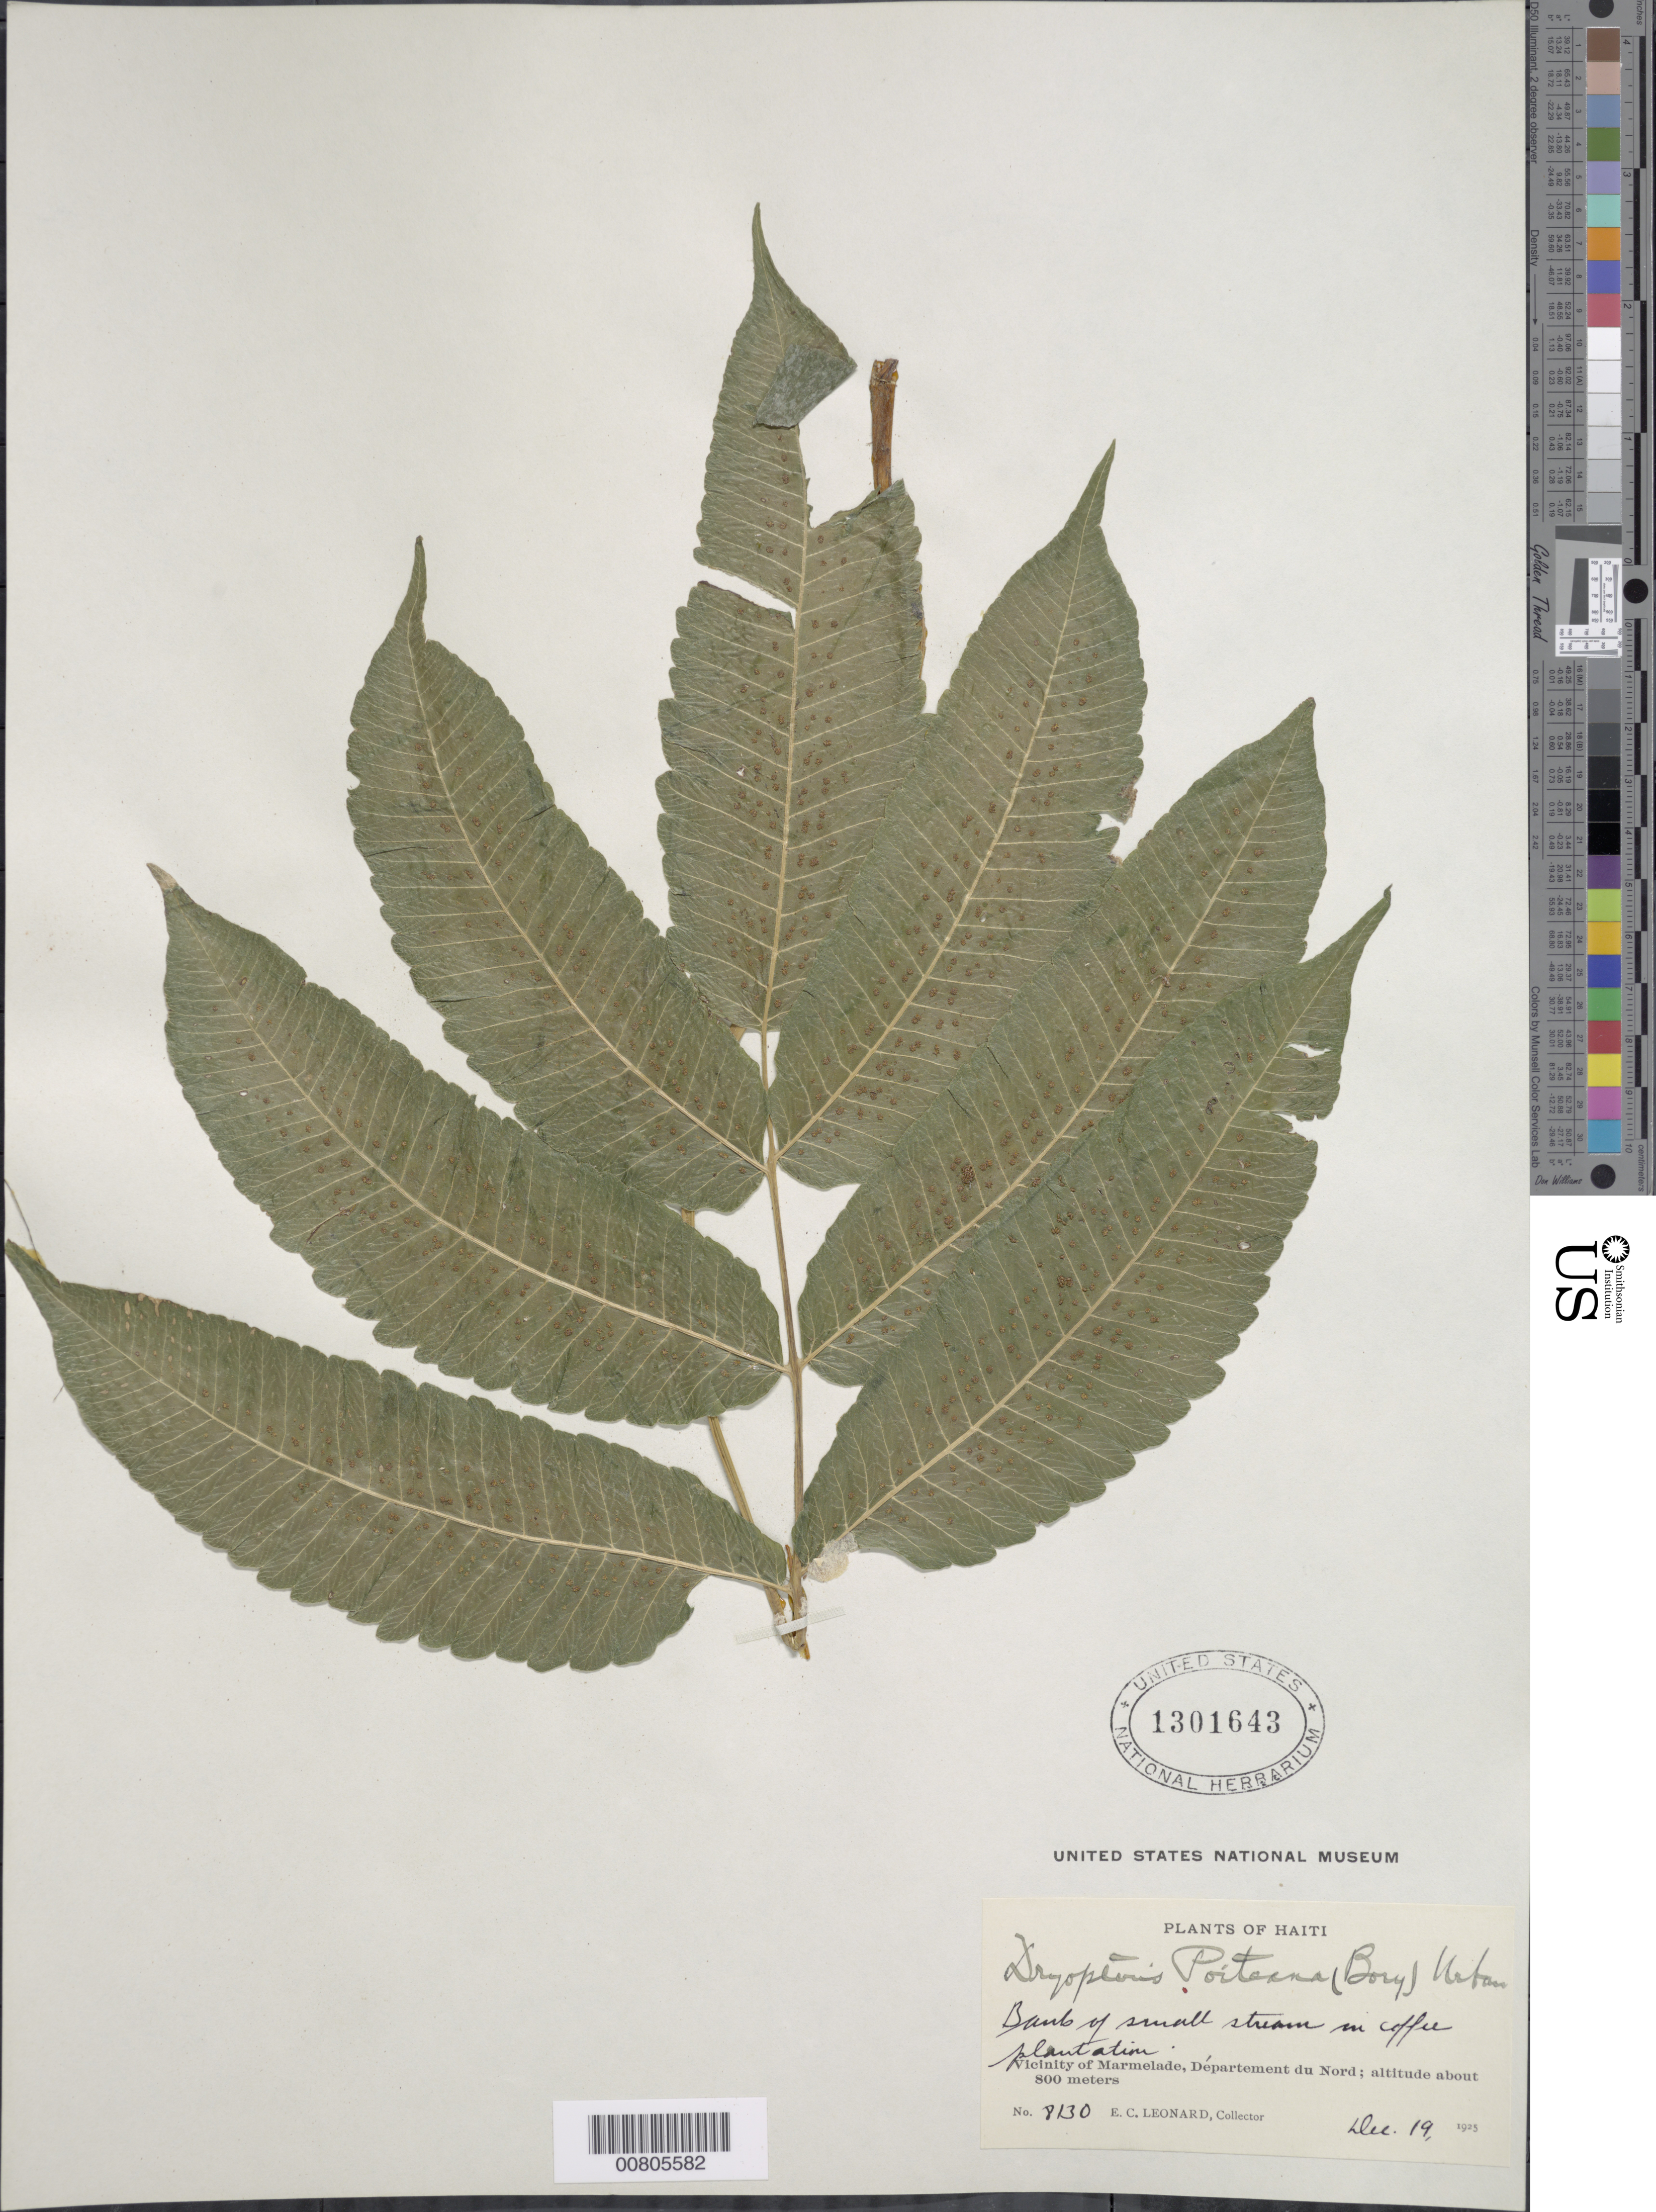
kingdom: Plantae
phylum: Tracheophyta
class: Polypodiopsida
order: Polypodiales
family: Thelypteridaceae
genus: Goniopteris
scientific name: Goniopteris poiteana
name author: (Bory) Ching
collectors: E. C. Leonard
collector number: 8130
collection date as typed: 19 Dec 1925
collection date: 1925-12-19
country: Haiti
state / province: Nord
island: Hispaniola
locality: Marmelade vicinity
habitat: Bank of small stream in coffee plantation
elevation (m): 800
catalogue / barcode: US 1301643